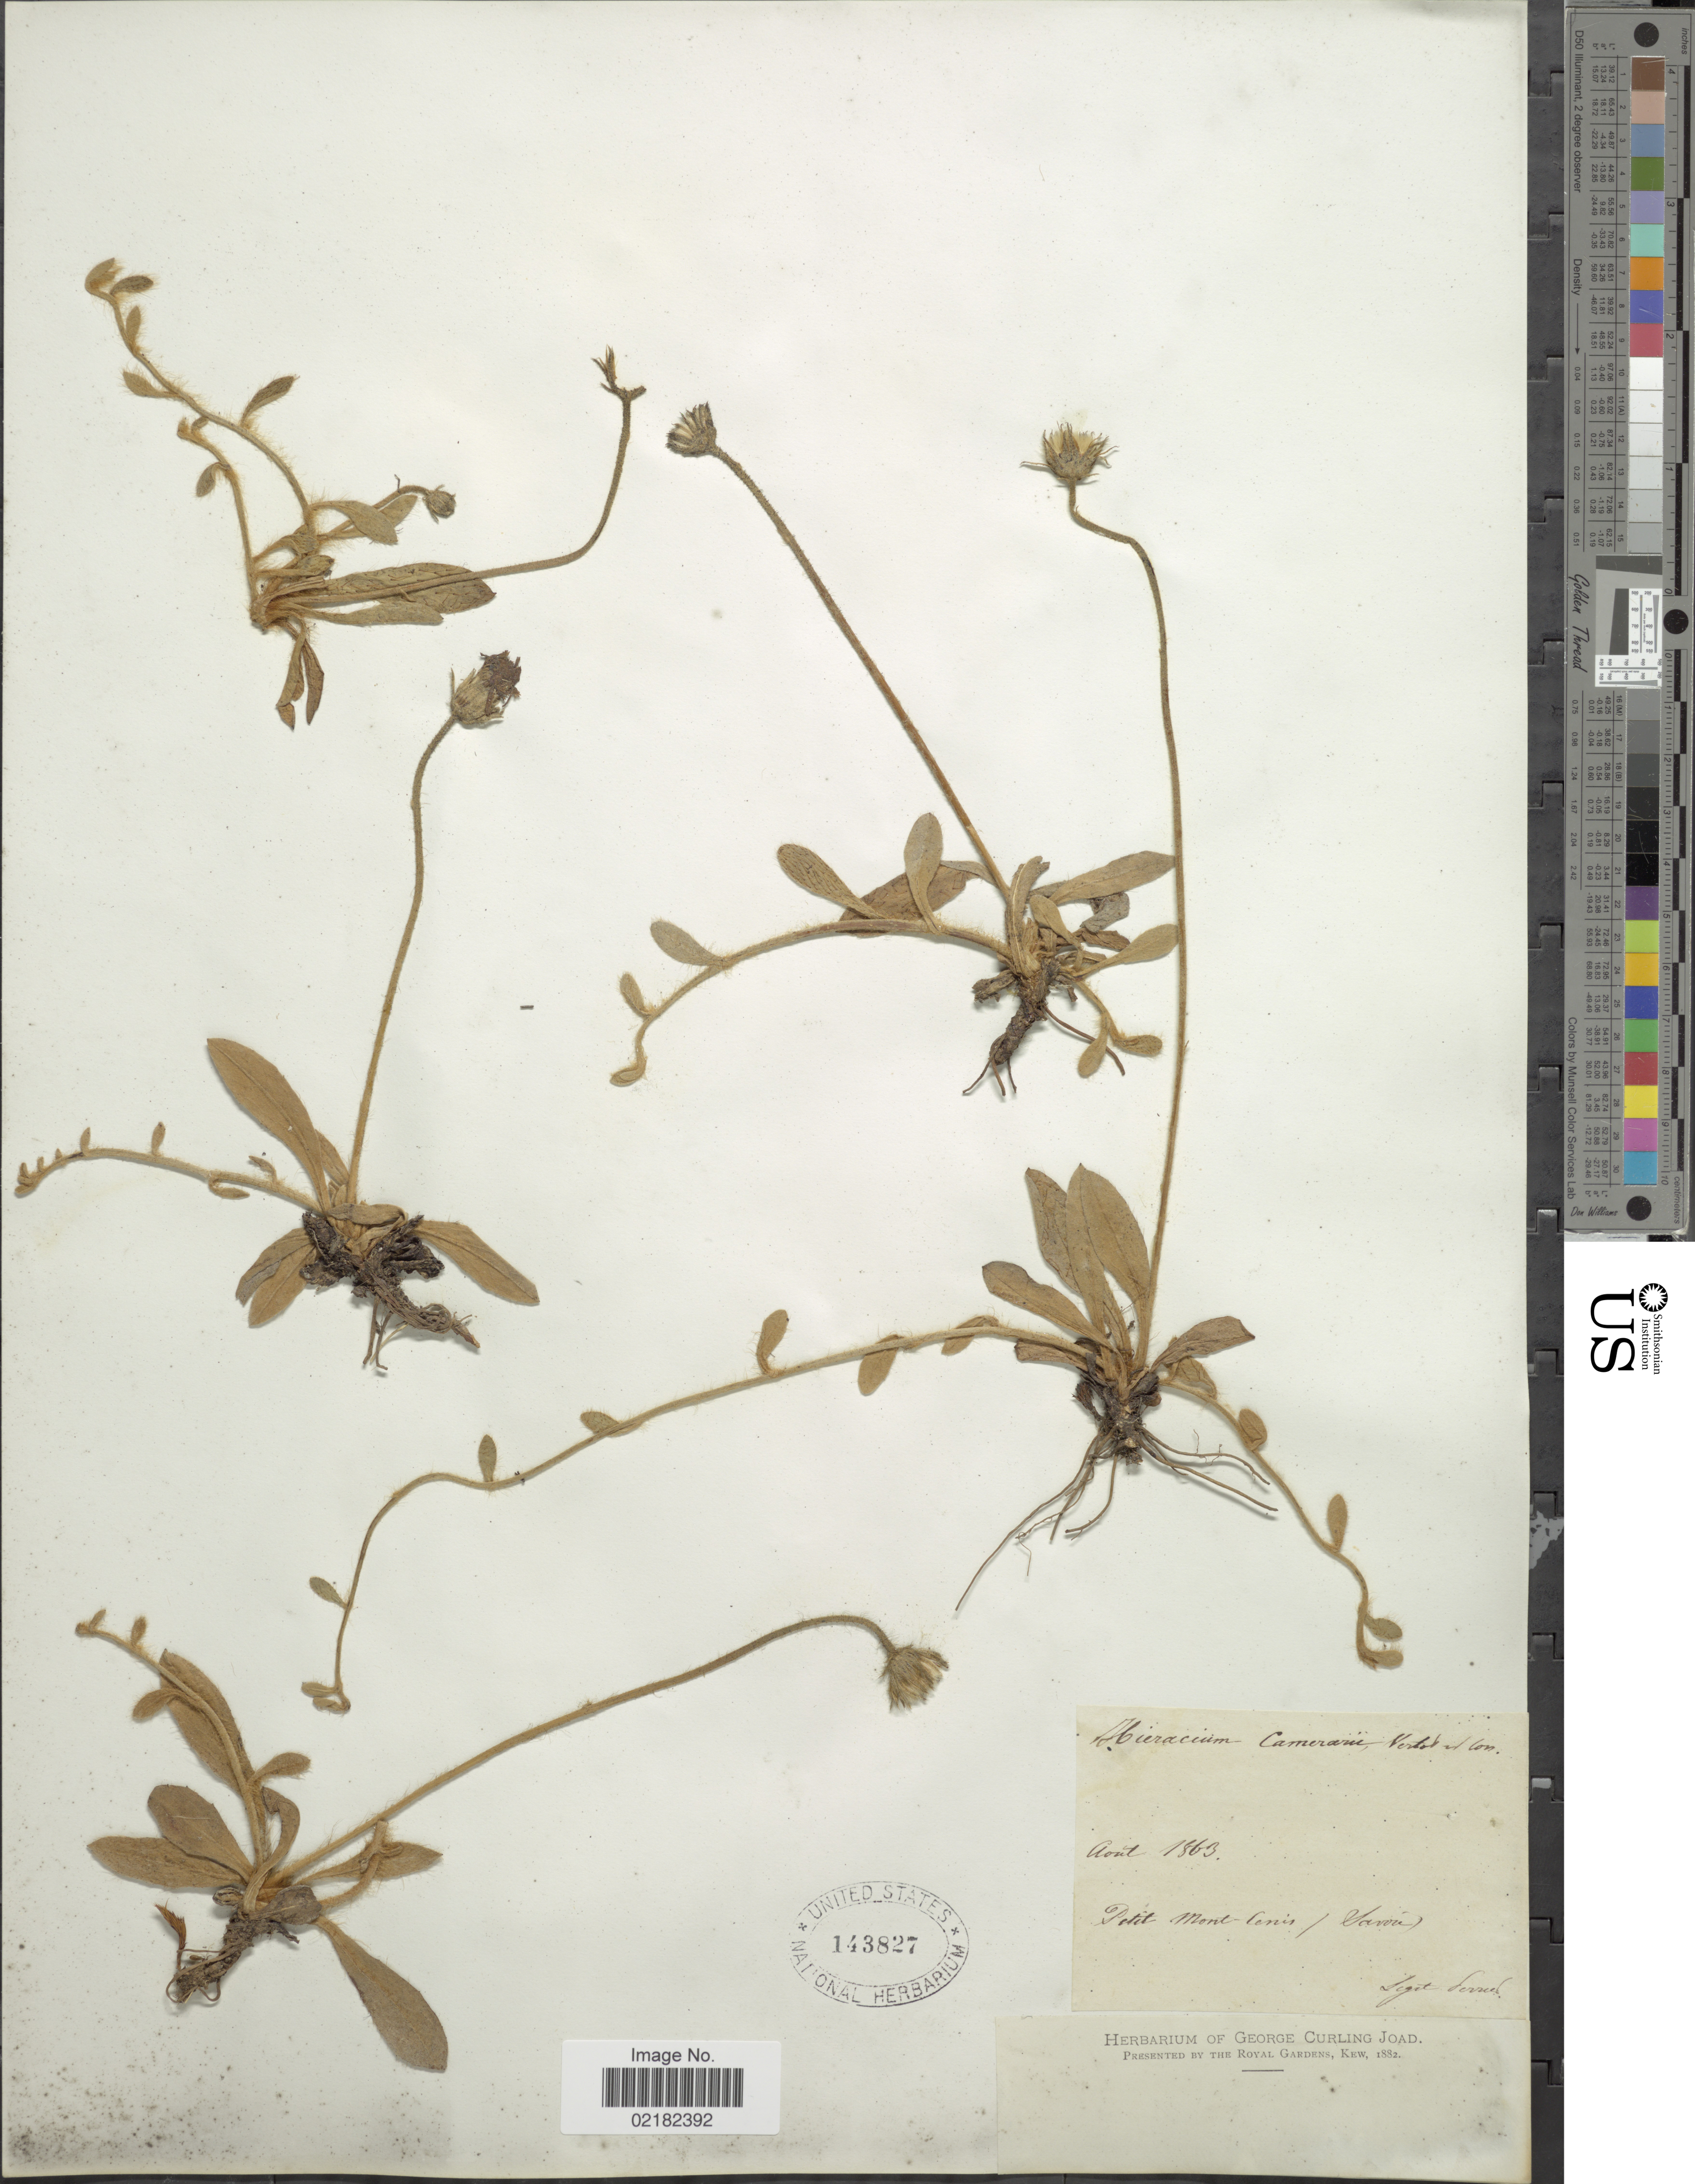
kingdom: Plantae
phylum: Tracheophyta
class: Magnoliopsida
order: Asterales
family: Asteraceae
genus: Hieracium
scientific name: Hieracium camerarii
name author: Callay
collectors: Serried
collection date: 1863-08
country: France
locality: Petit Mont-Cenis (Savoie)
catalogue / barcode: US 143827